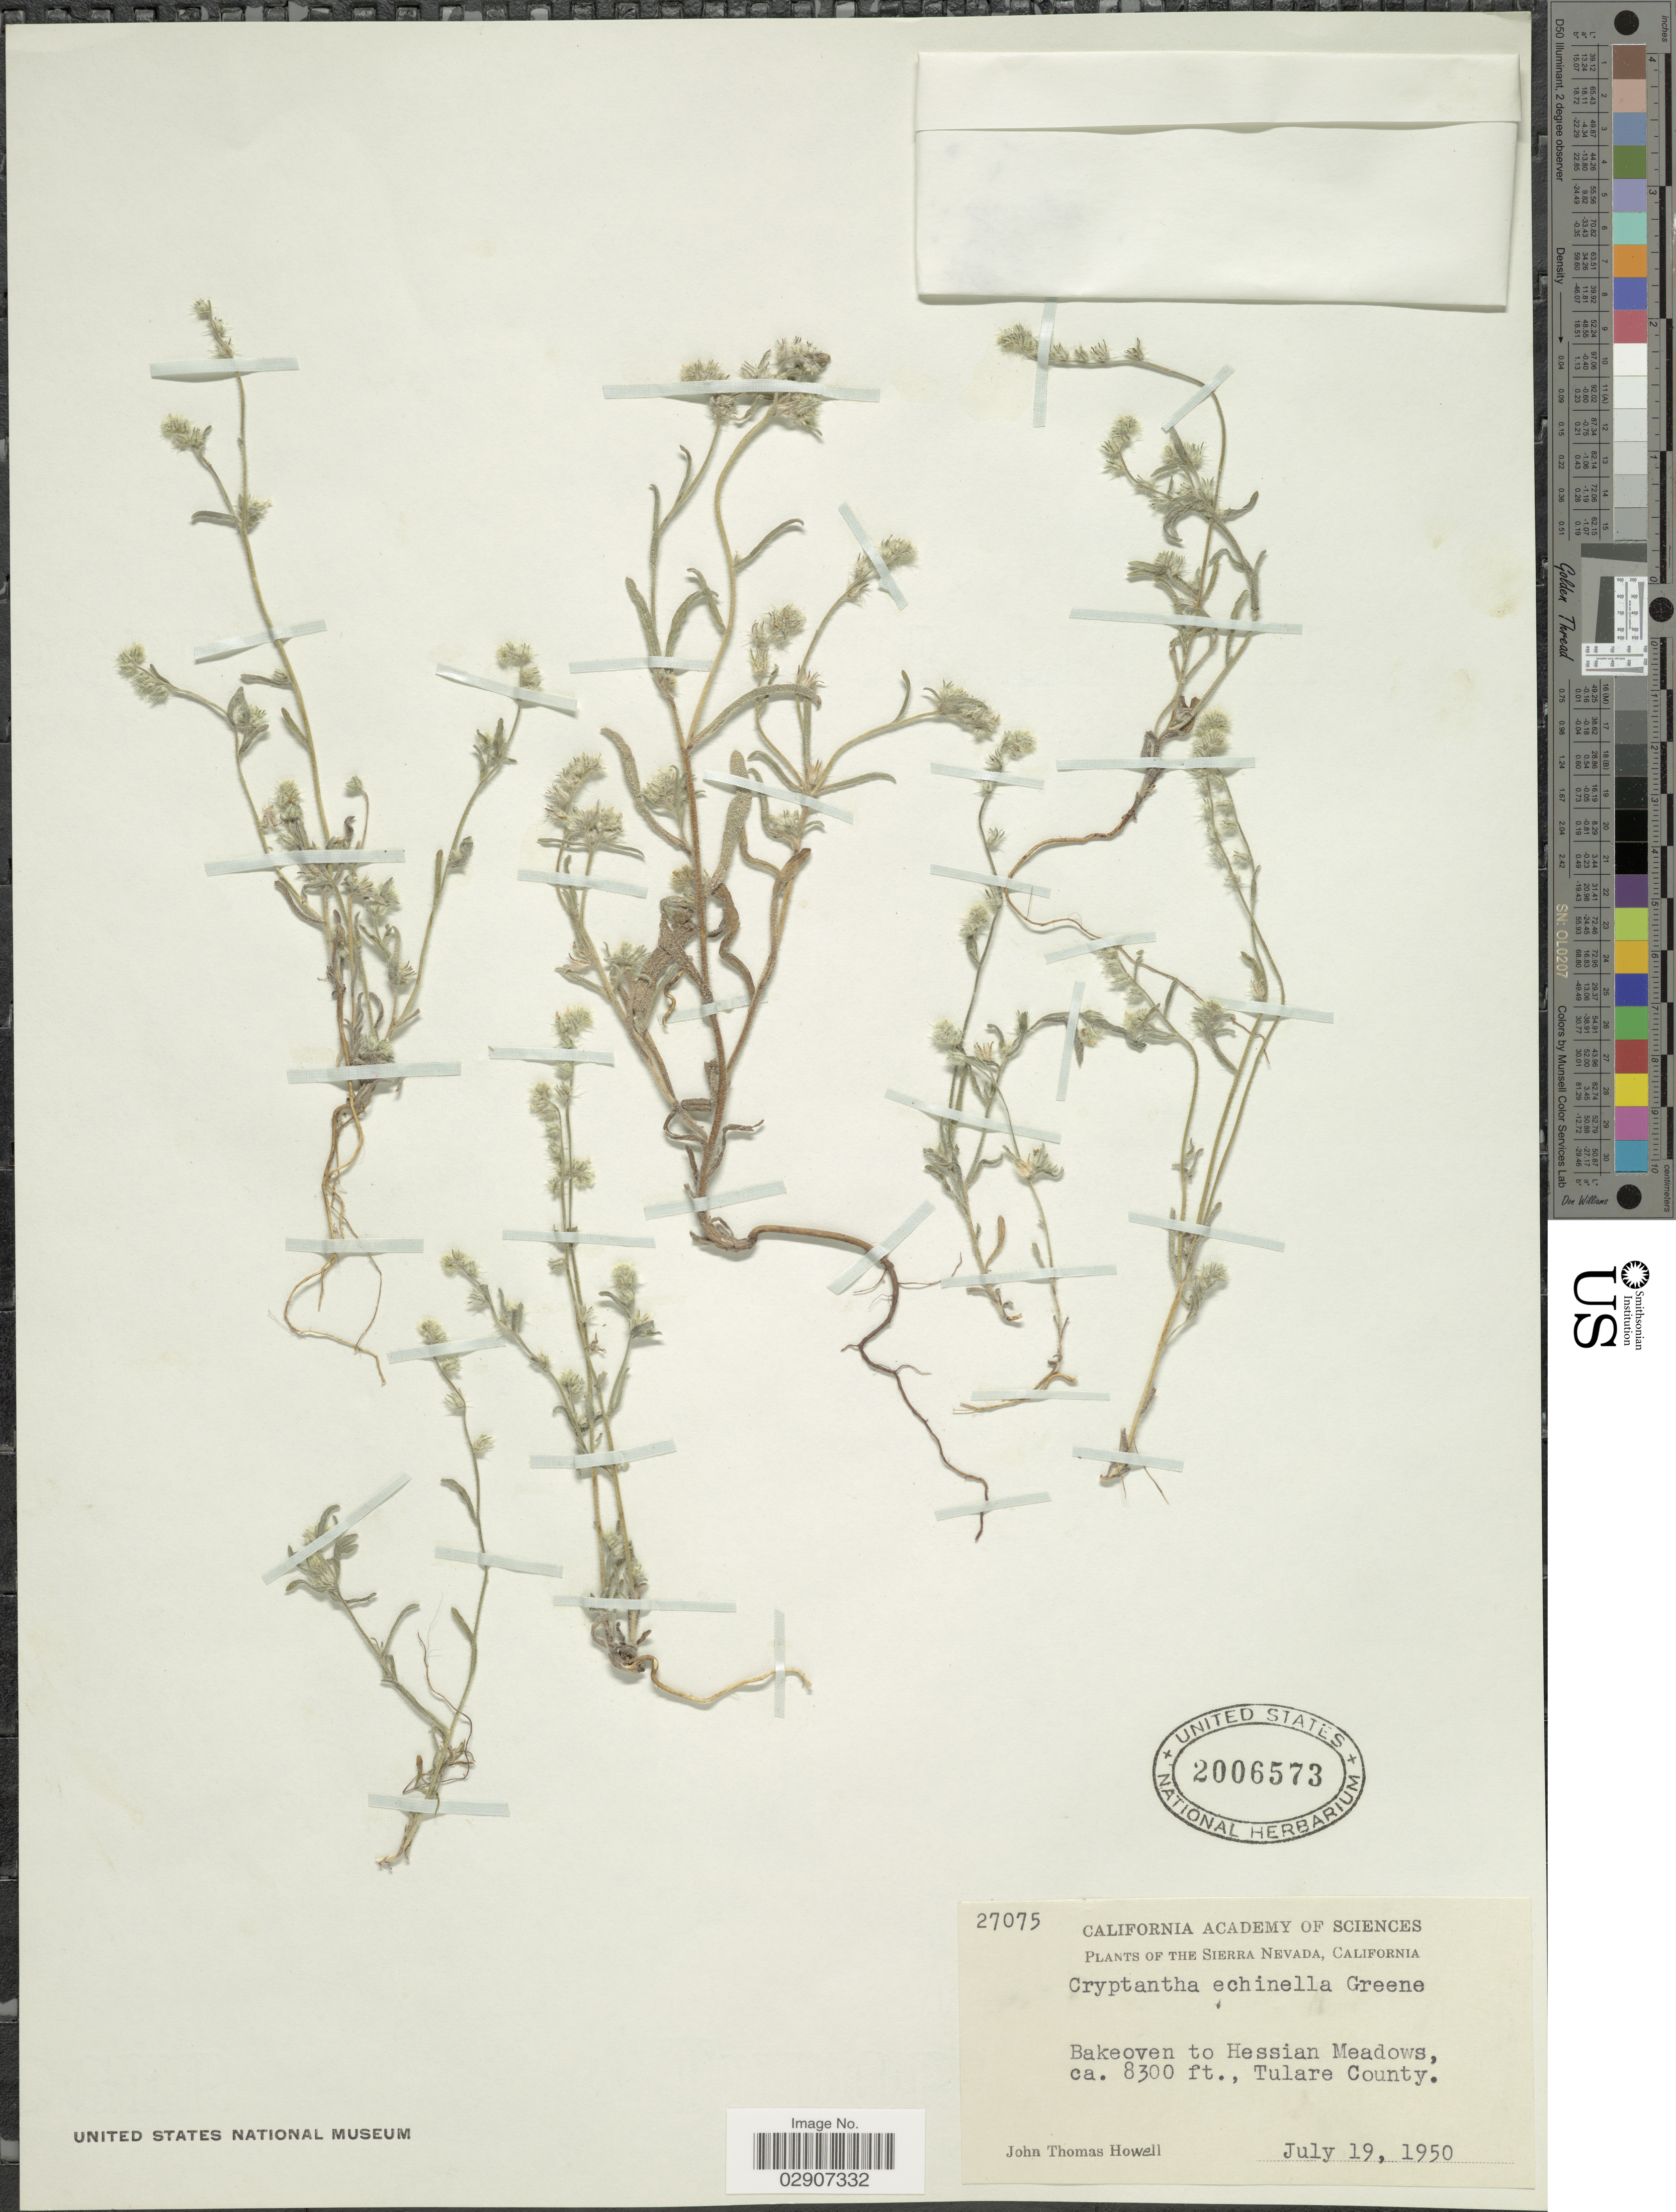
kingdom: Plantae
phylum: Tracheophyta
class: Magnoliopsida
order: Boraginales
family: Boraginaceae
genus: Cryptantha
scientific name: Cryptantha echinella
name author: S.W. Greene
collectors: J. T. Howell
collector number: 27075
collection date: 1950-07-19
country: United States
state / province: California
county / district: Tulare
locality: The Sierra Nevada, Bakeoven to Hessian Meadows, Tulare County.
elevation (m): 2530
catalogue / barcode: US 2006573